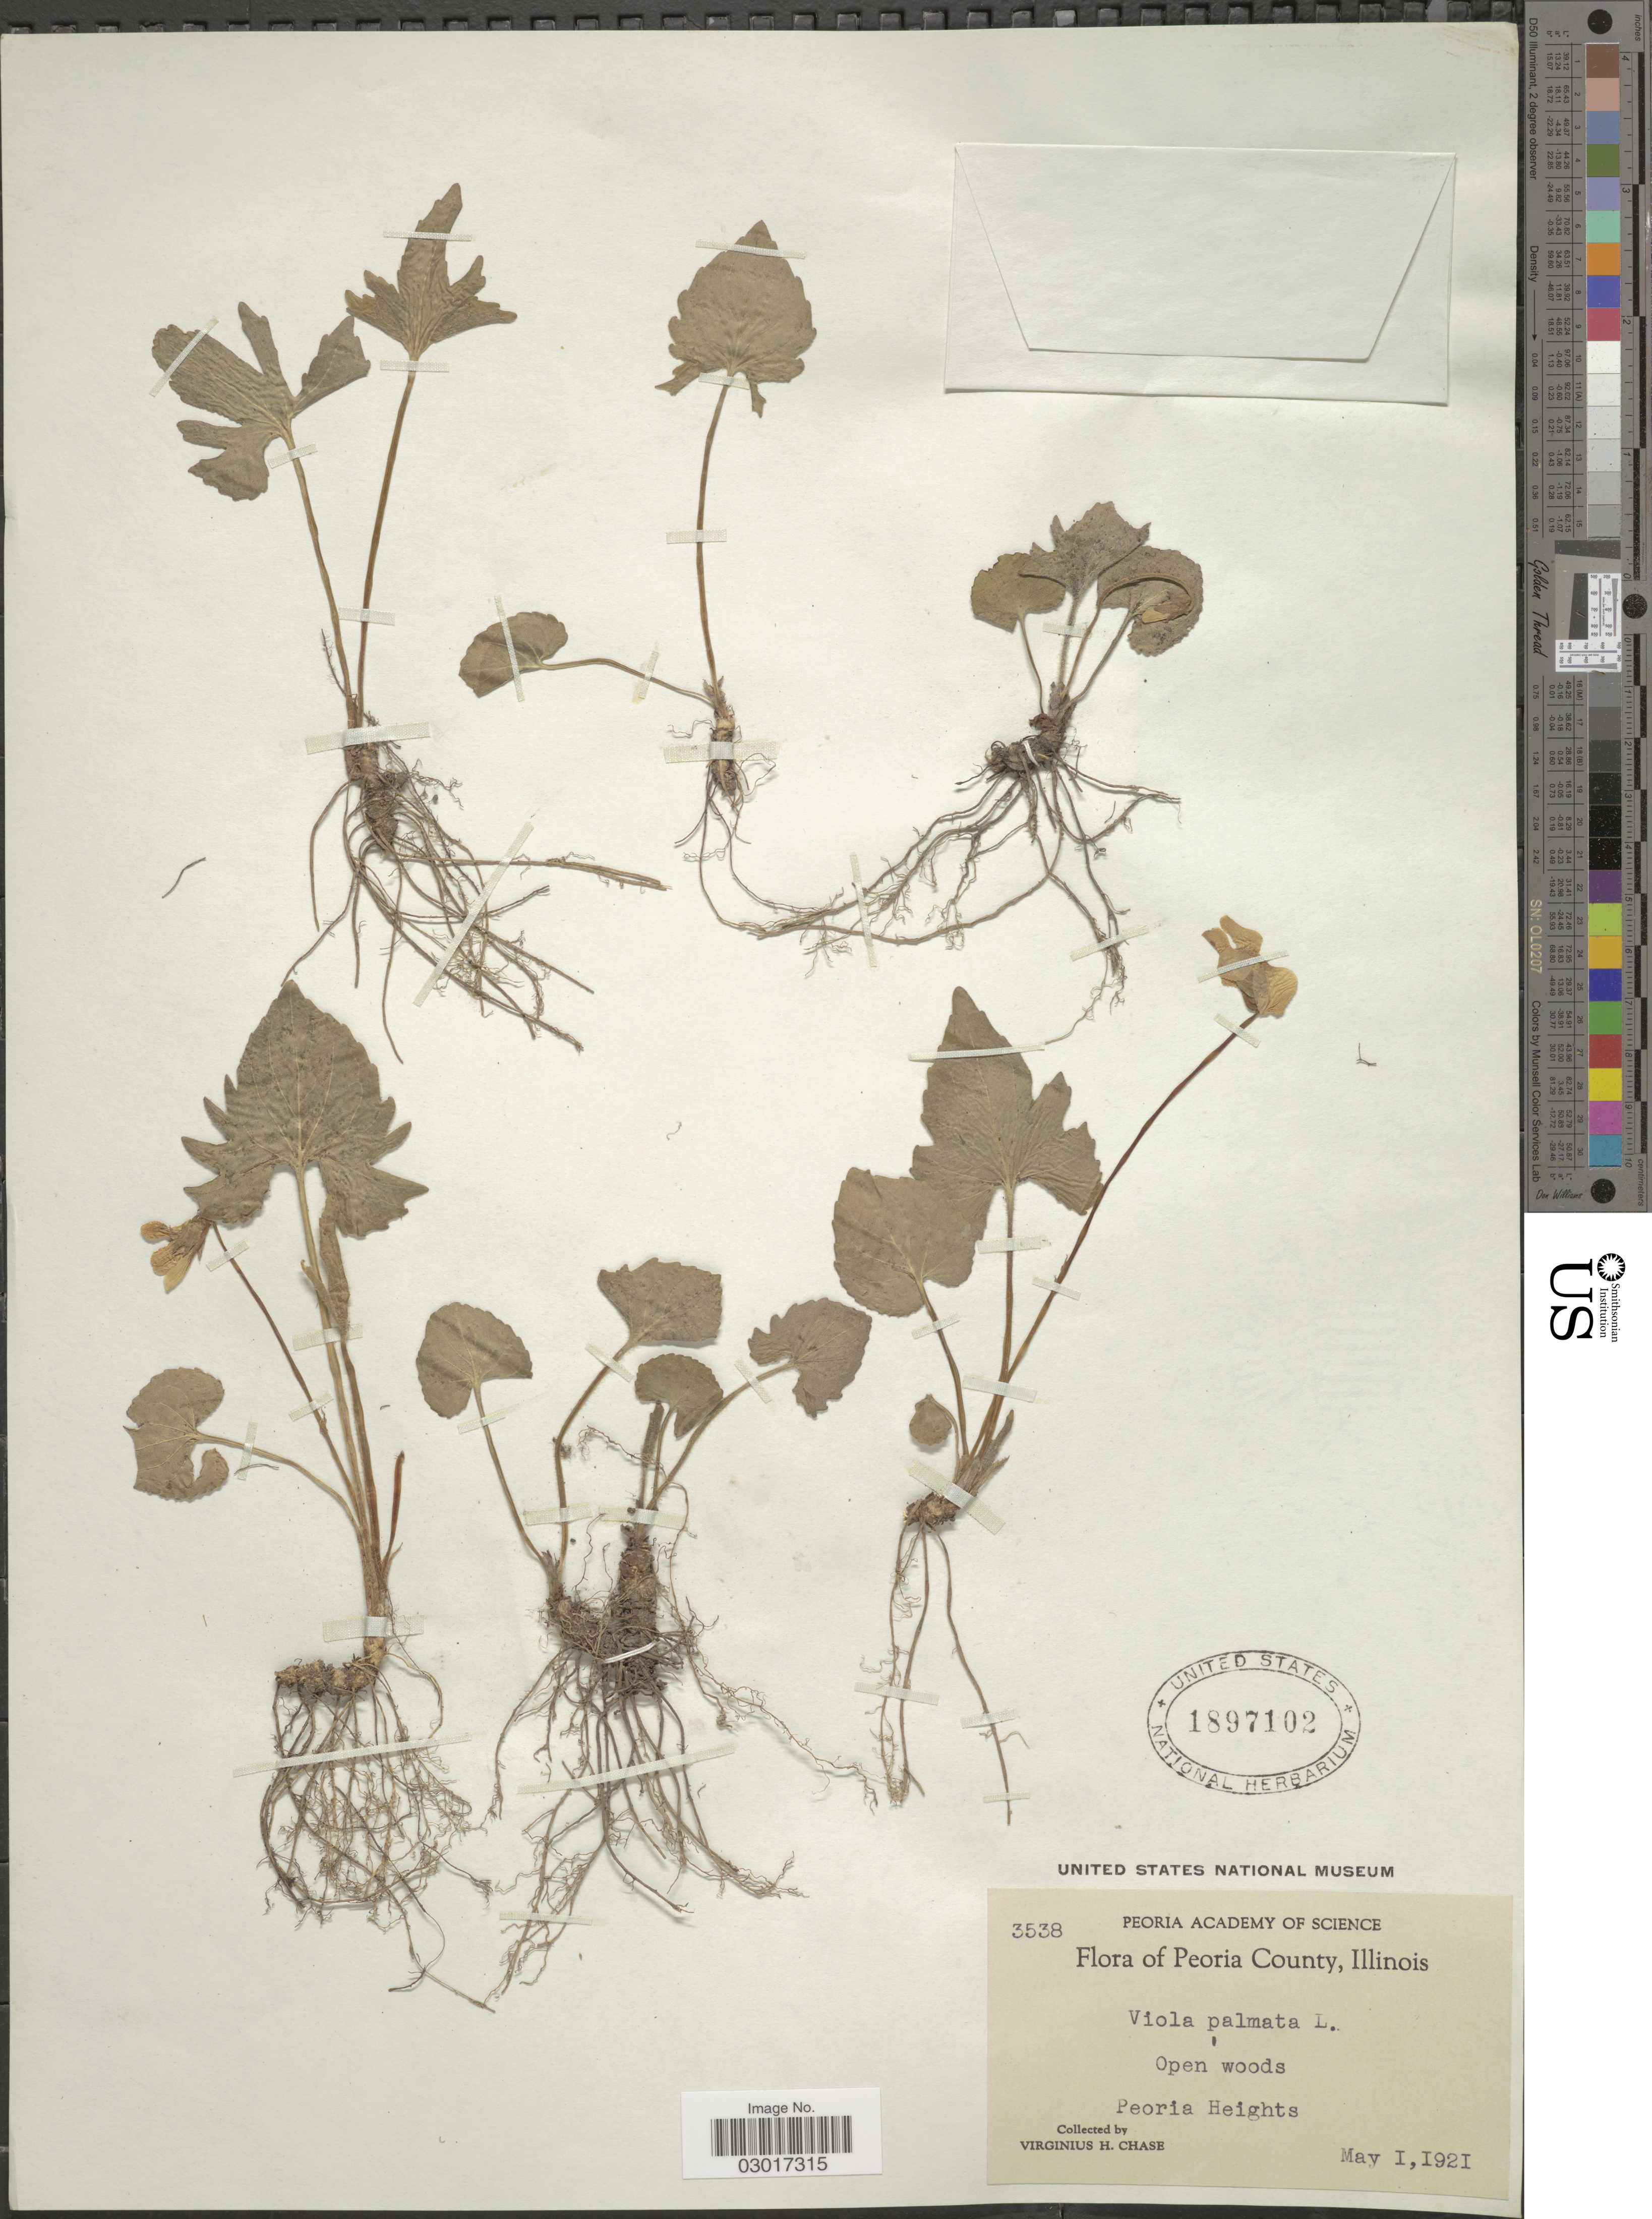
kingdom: Plantae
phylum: Tracheophyta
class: Magnoliopsida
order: Malpighiales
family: Violaceae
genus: Viola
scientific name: Viola triloba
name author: Schwein.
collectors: V. H. Chase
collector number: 3538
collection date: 1921-05-01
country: United States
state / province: Illinois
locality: Peoria County, Peoria Heights.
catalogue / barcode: US 1897102